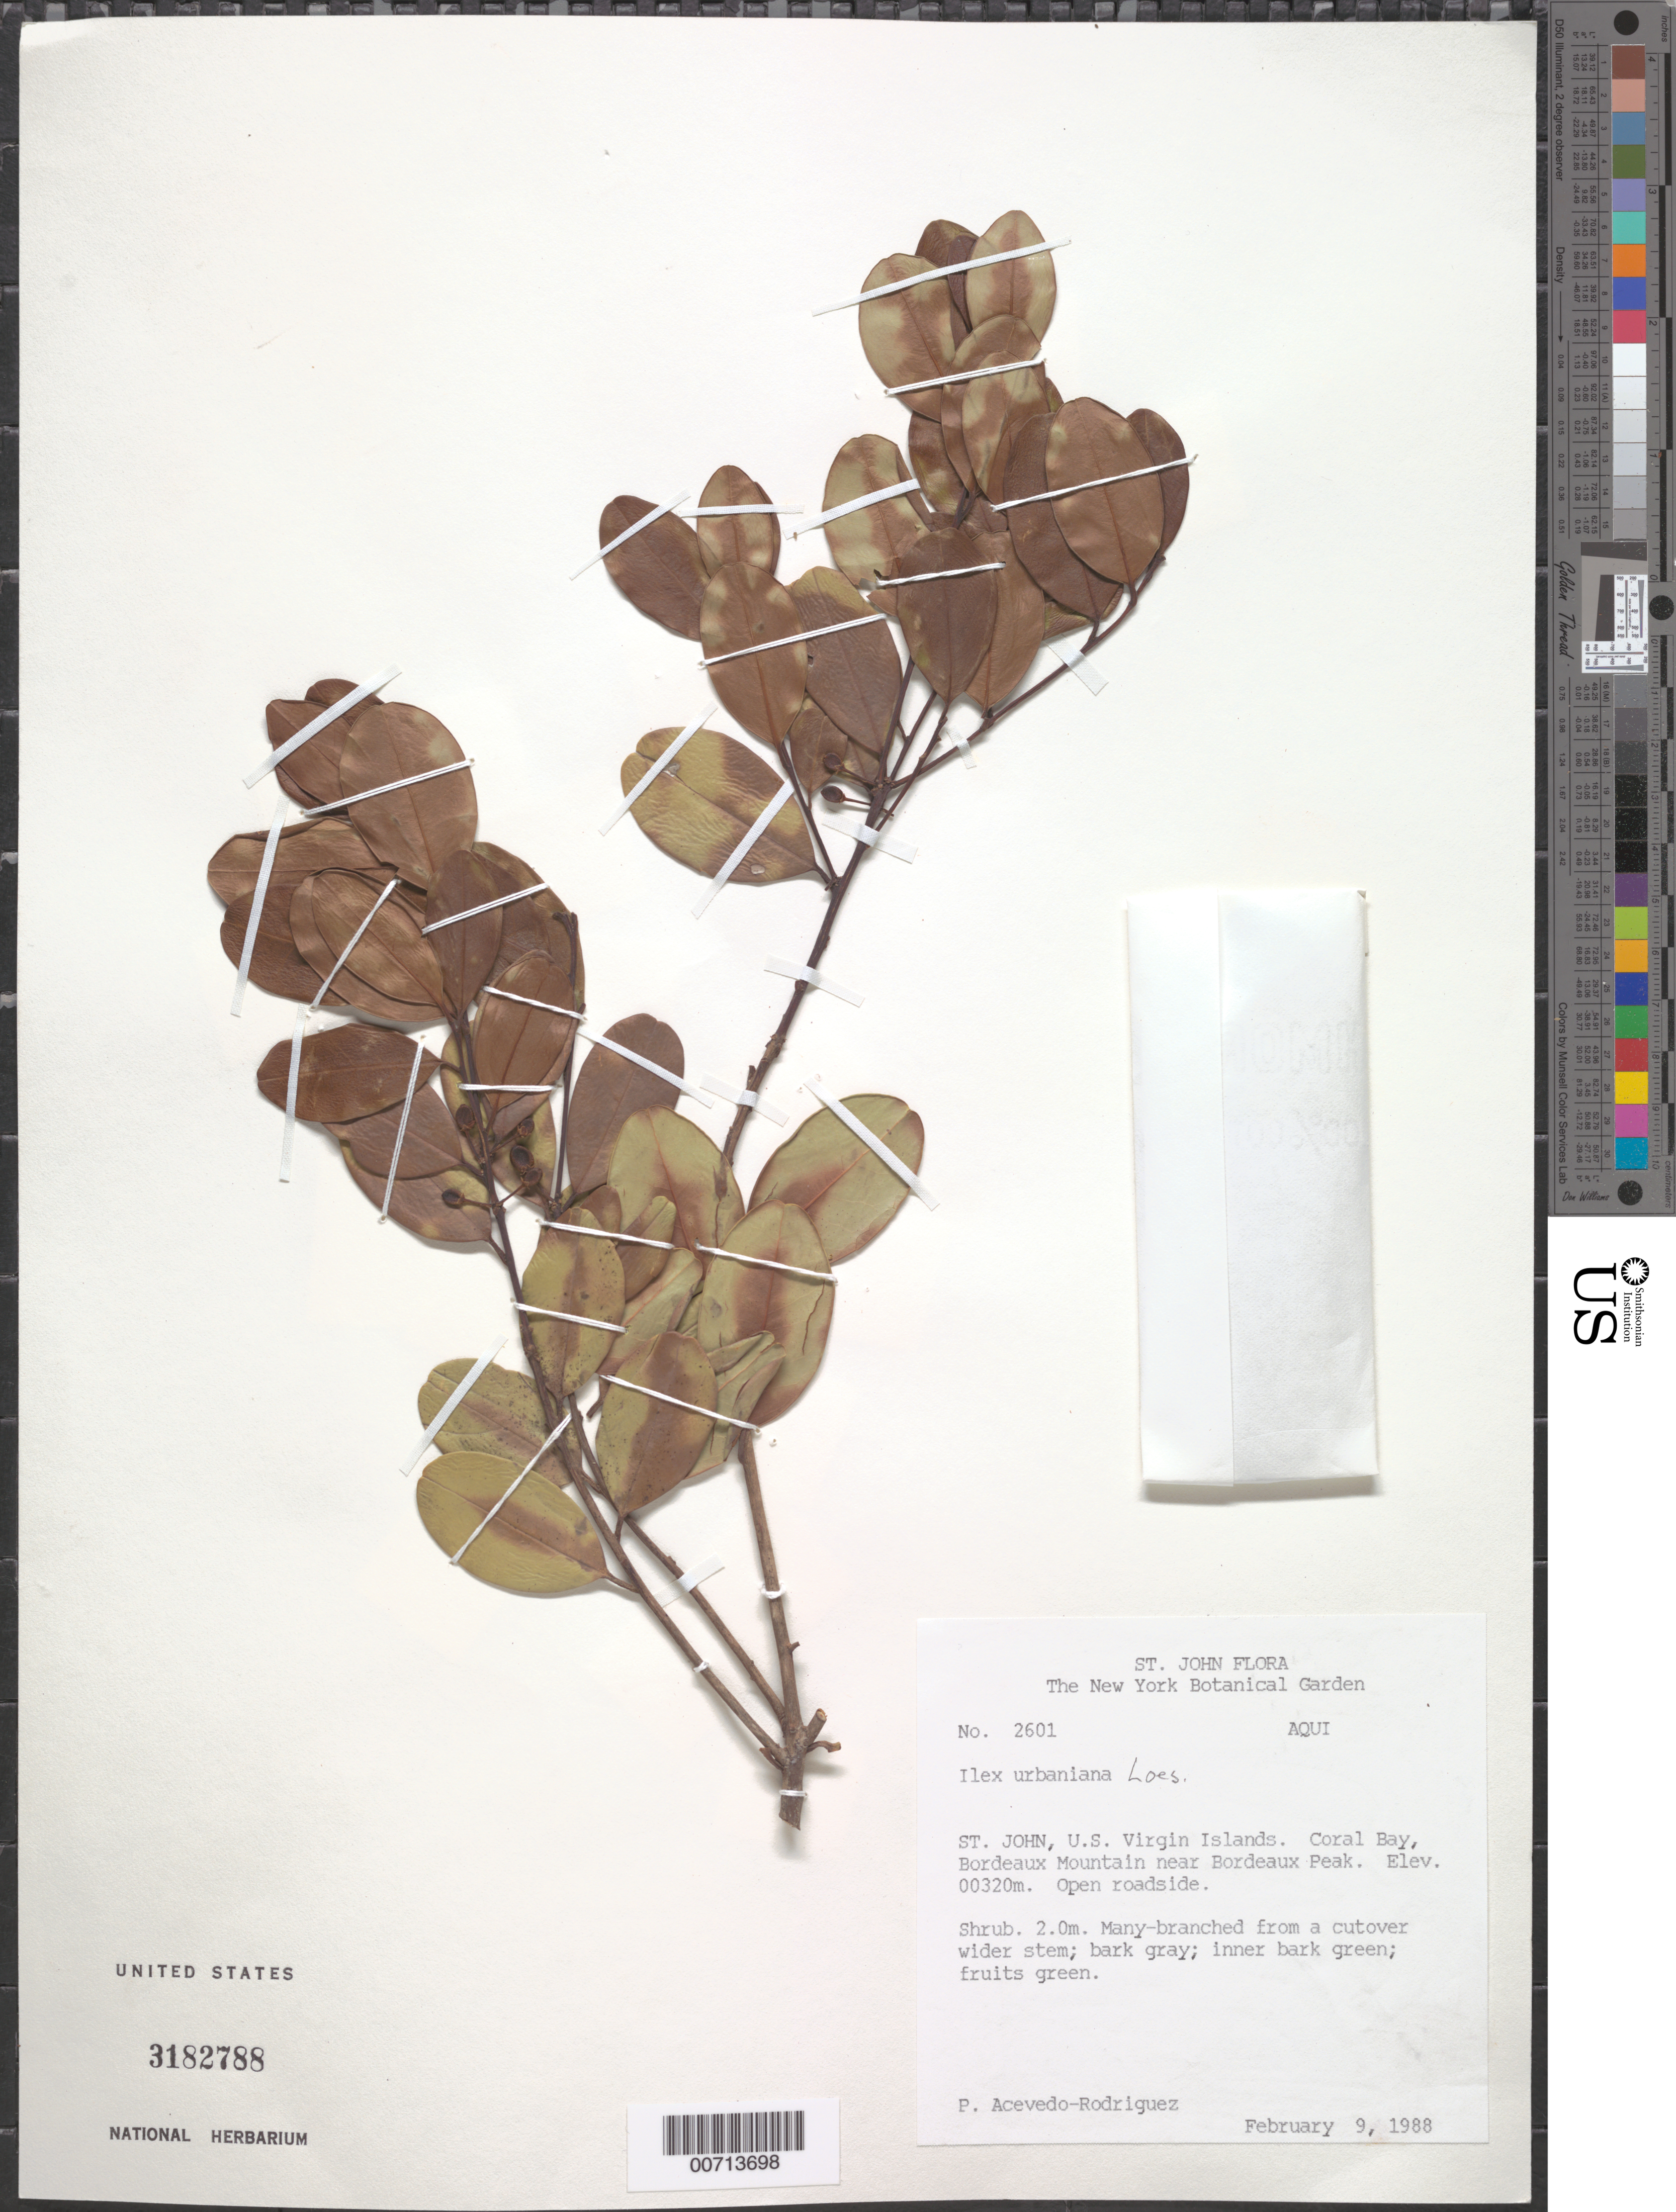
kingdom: Plantae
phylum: Tracheophyta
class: Magnoliopsida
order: Aquifoliales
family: Aquifoliaceae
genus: Ilex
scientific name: Ilex urbaniana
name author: Loes.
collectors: P. Acevedo-Rodr.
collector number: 2601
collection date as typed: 09 Feb 1988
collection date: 1988-02-09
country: U.S. Virgin Islands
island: St. John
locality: Coral Bay Quarter; Bordeaux Mountain near Bordeaux Peak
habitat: Open roadside.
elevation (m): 320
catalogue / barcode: US 3182788